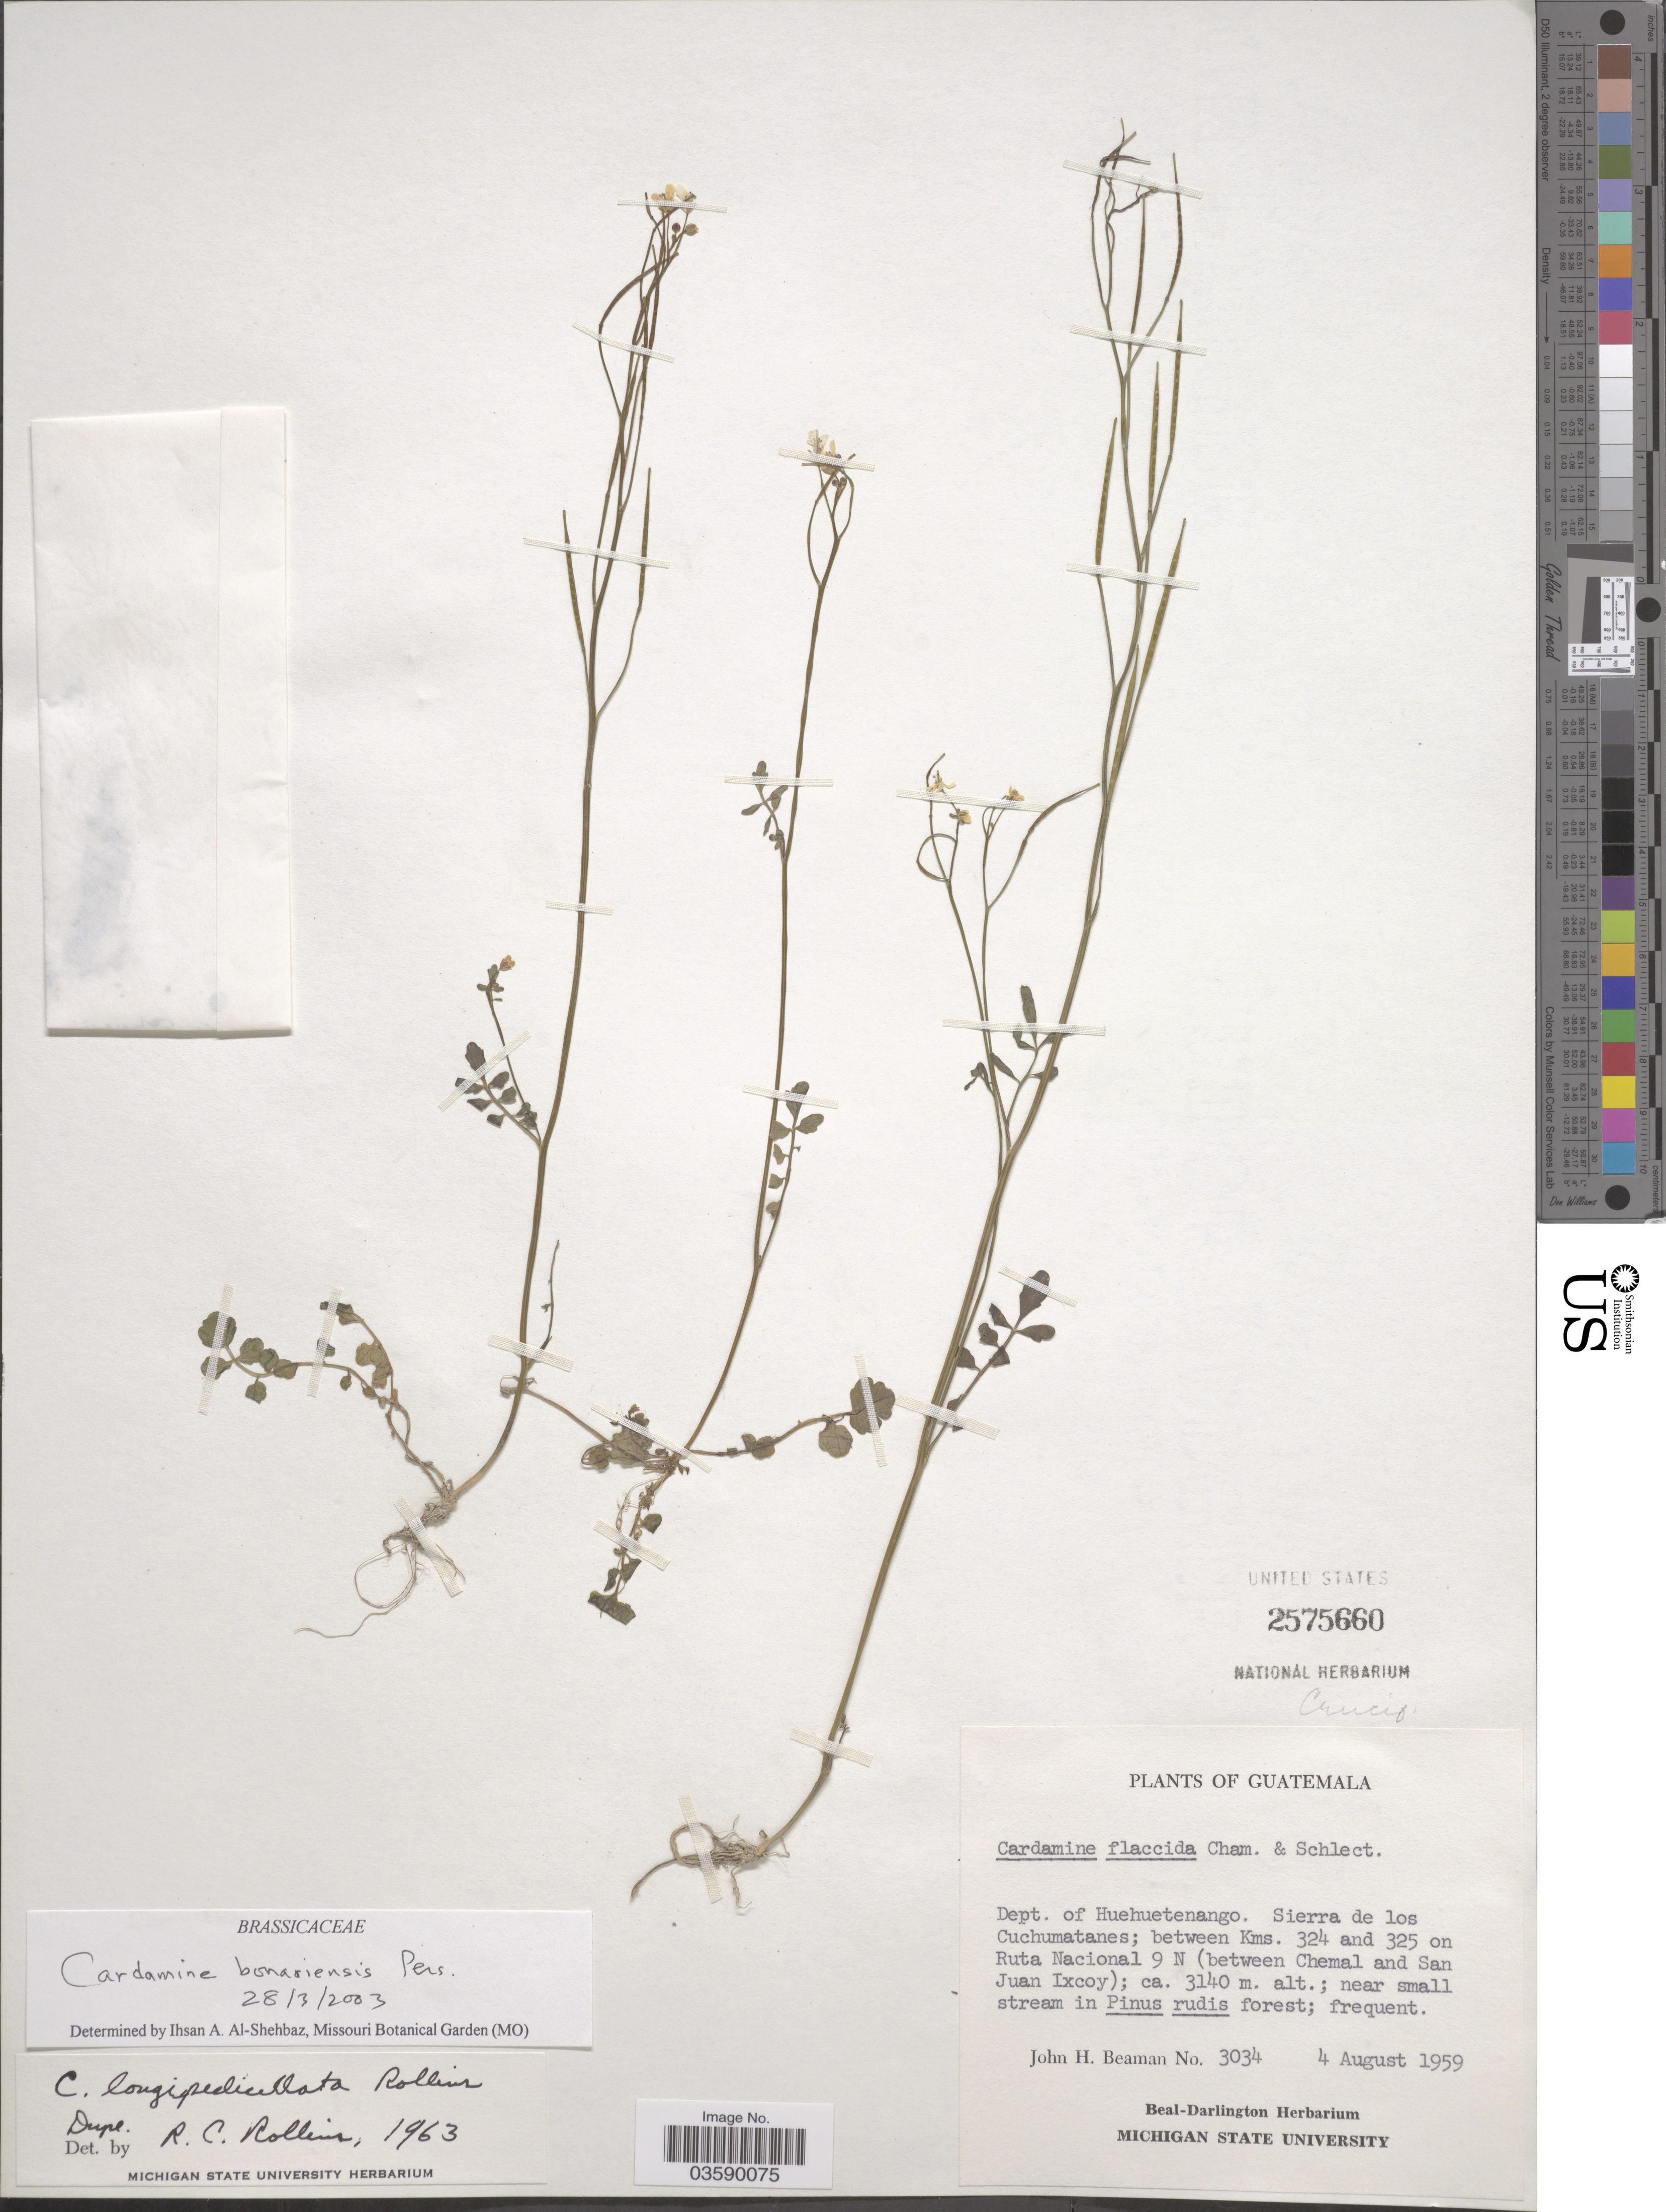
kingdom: Plantae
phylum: Tracheophyta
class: Magnoliopsida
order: Brassicales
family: Brassicaceae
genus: Cardamine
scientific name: Cardamine bonariensis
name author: Pers.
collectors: J. H. Beaman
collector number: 3034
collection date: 1959-08-04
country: Guatemala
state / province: Huehuetenango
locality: Dept. of Huehuetenango. Sierra de los Cuchumatanes; between Kms. 324 and 325 on Ruta Nacional 9 N (between Chemal and San Juan Ixcoy)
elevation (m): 3140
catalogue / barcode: US 2575660